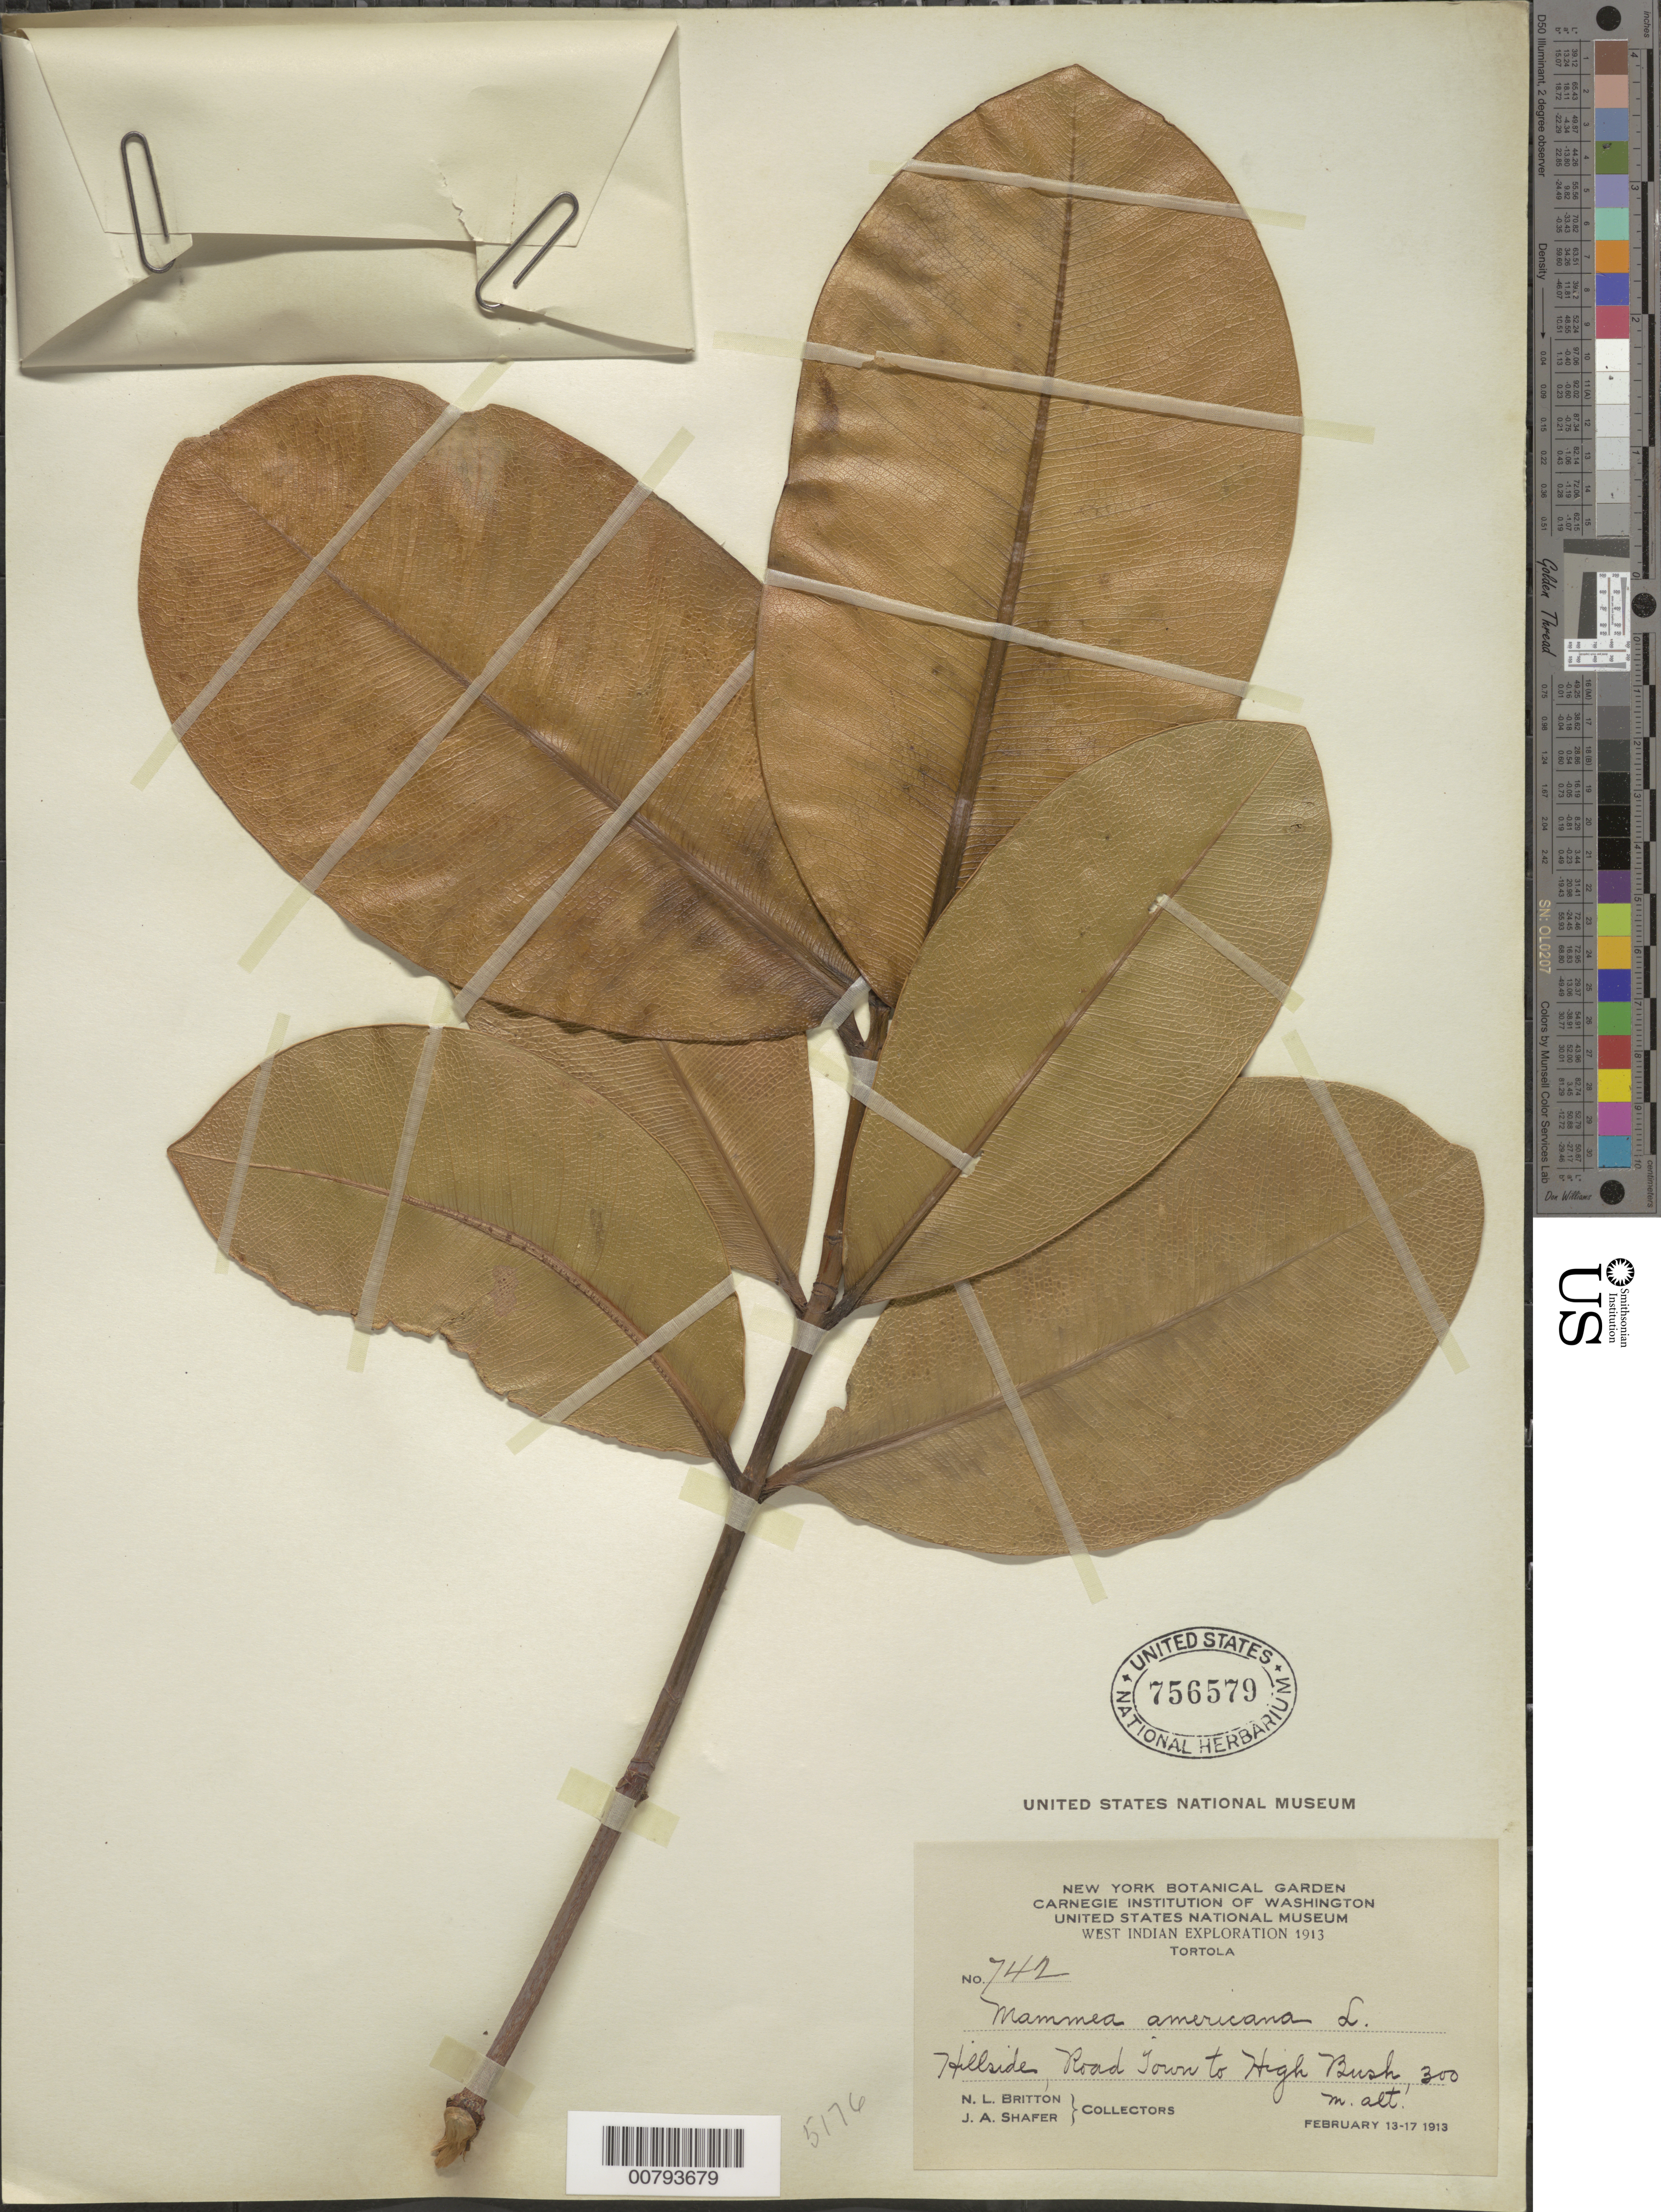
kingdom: Plantae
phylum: Tracheophyta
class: Magnoliopsida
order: Malpighiales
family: Calophyllaceae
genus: Mammea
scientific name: Mammea americana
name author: L.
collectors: N. Britton & J. A. Shafer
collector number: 742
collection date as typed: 13 Feb 1913 to 17 Feb 1913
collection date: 1913-02-13/1913-02-17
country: British Virgin Islands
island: Tortola Island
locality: Road from Town to High Bush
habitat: Hillside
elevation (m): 300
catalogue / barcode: US 756579